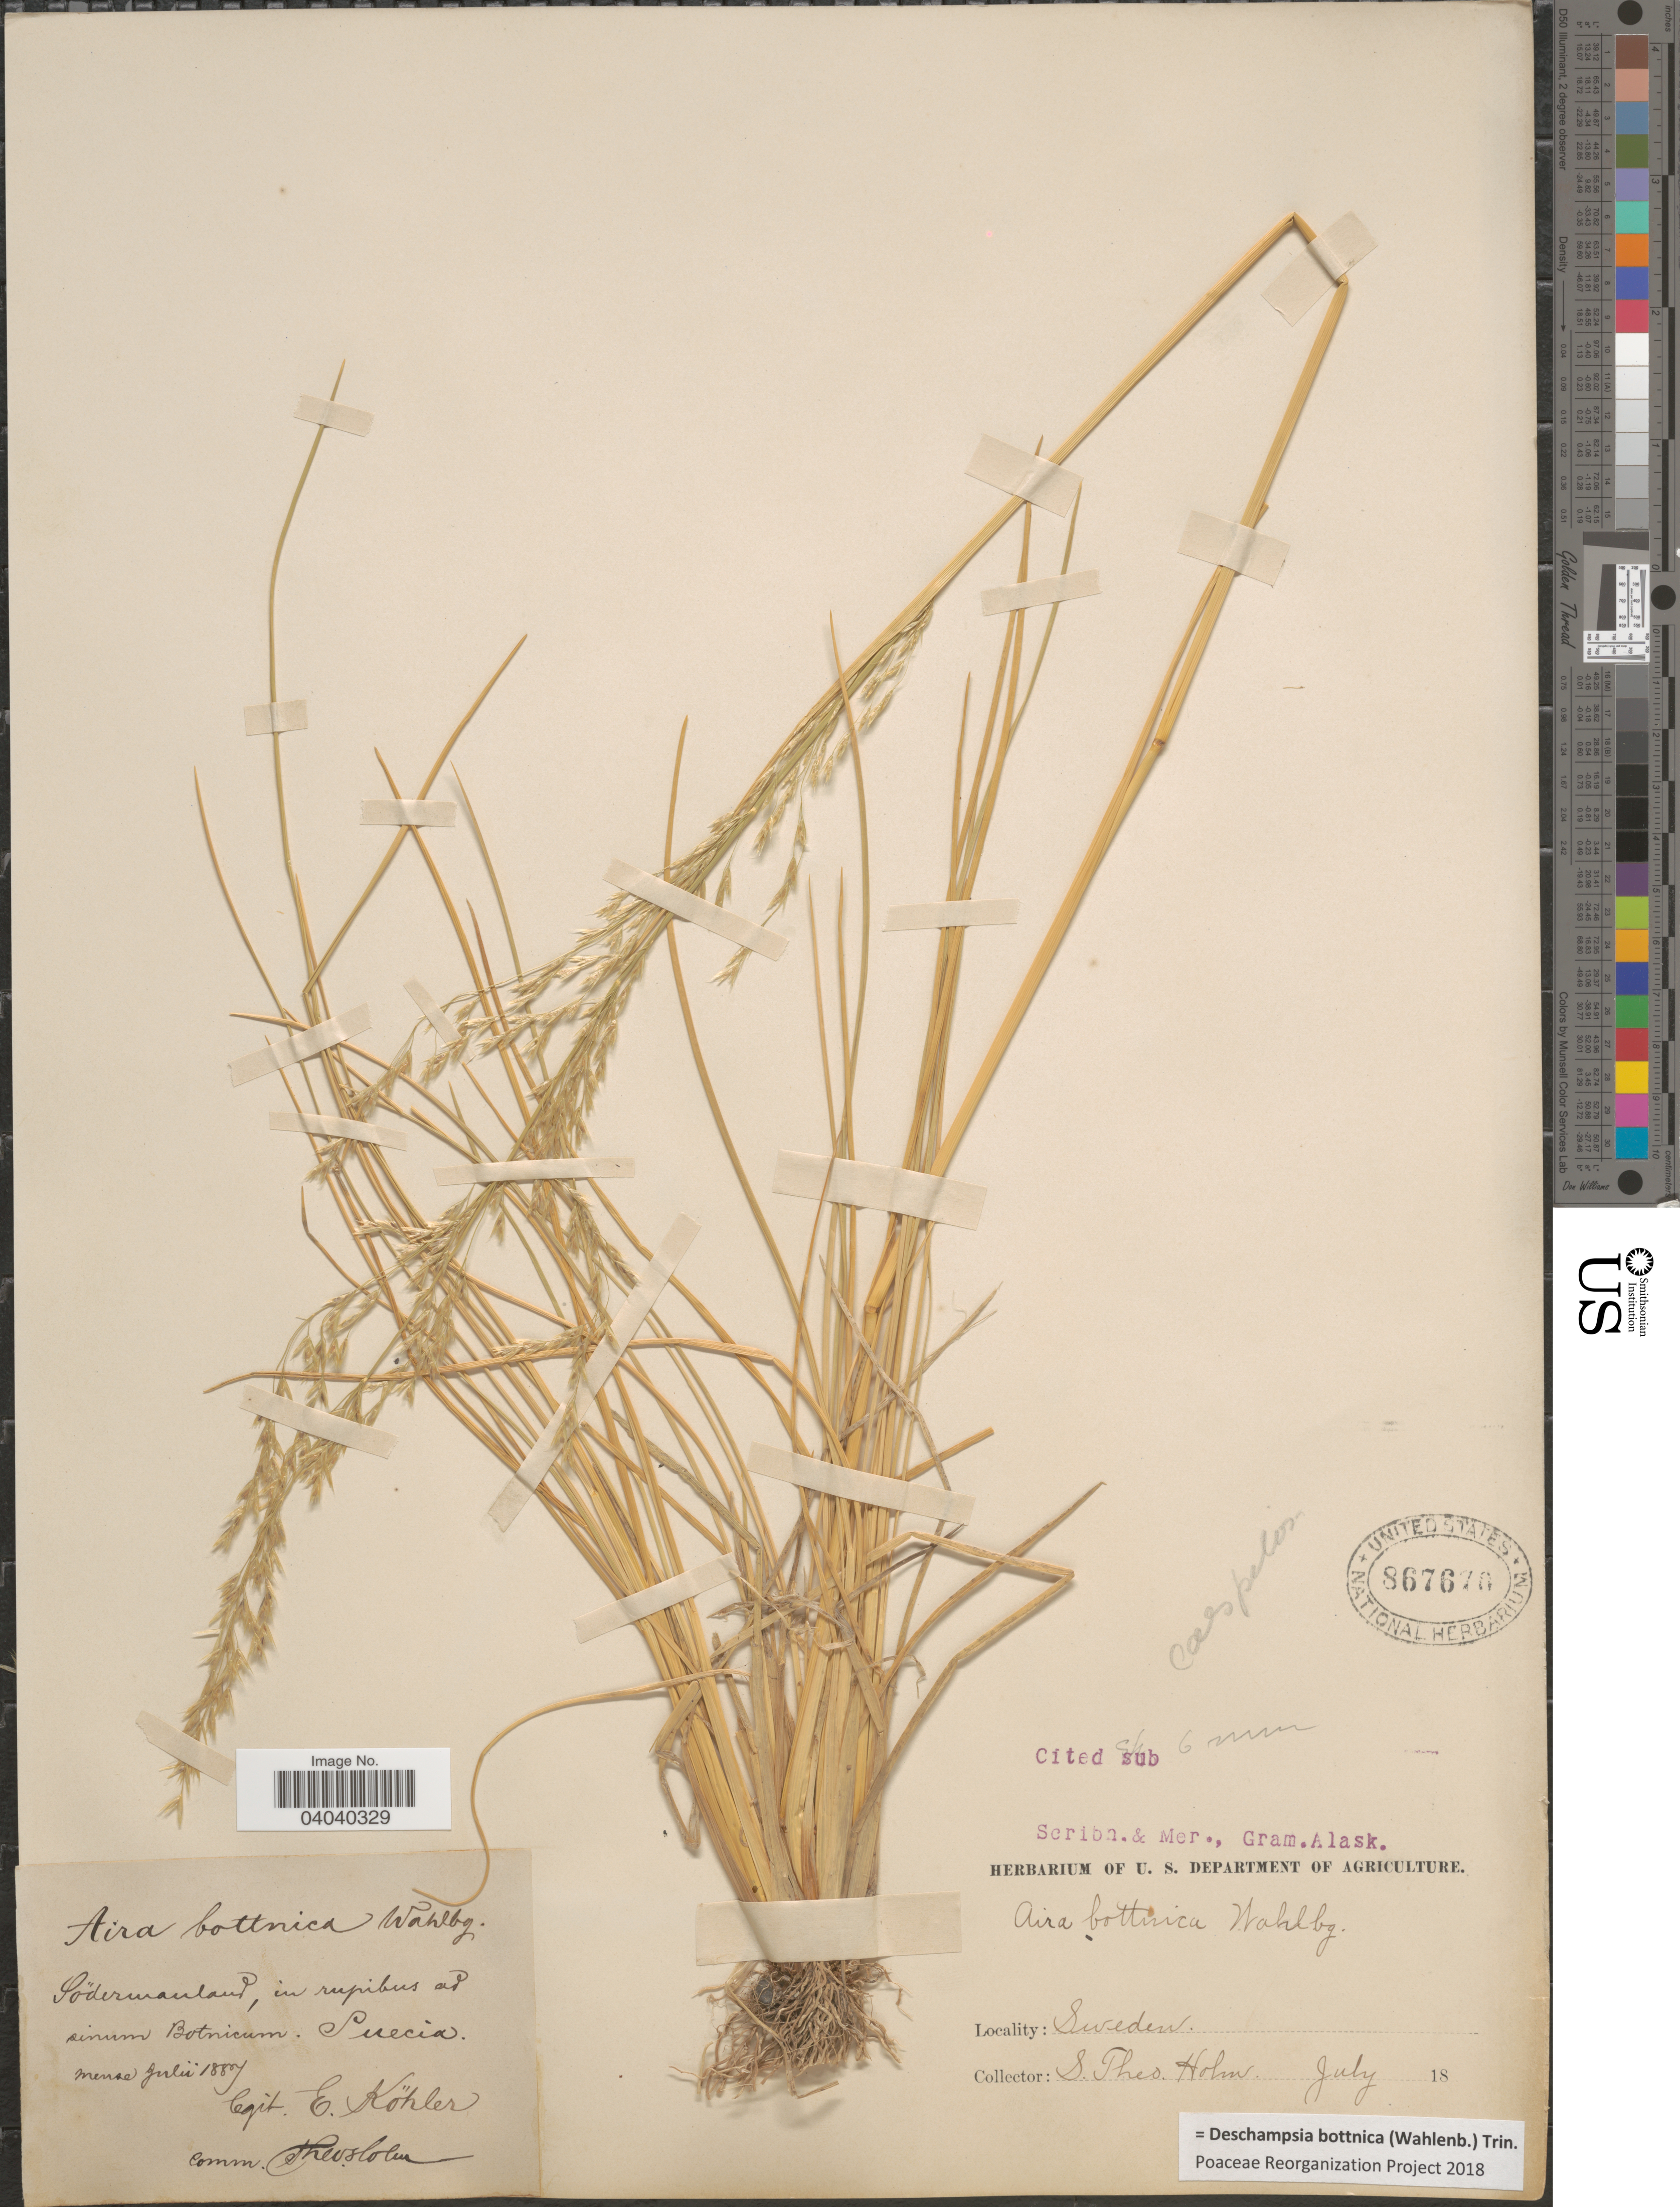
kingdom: Plantae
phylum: Tracheophyta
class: Liliopsida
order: Poales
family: Poaceae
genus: Deschampsia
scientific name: Deschampsia bottnica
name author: (Wahlenb.) Trin.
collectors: E. Kohler & T. Holm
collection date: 1887-07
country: Sweden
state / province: Sodermanland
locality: Södermanland, in rupibus ad sinum Botnicum. Suecia.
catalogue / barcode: US 867670